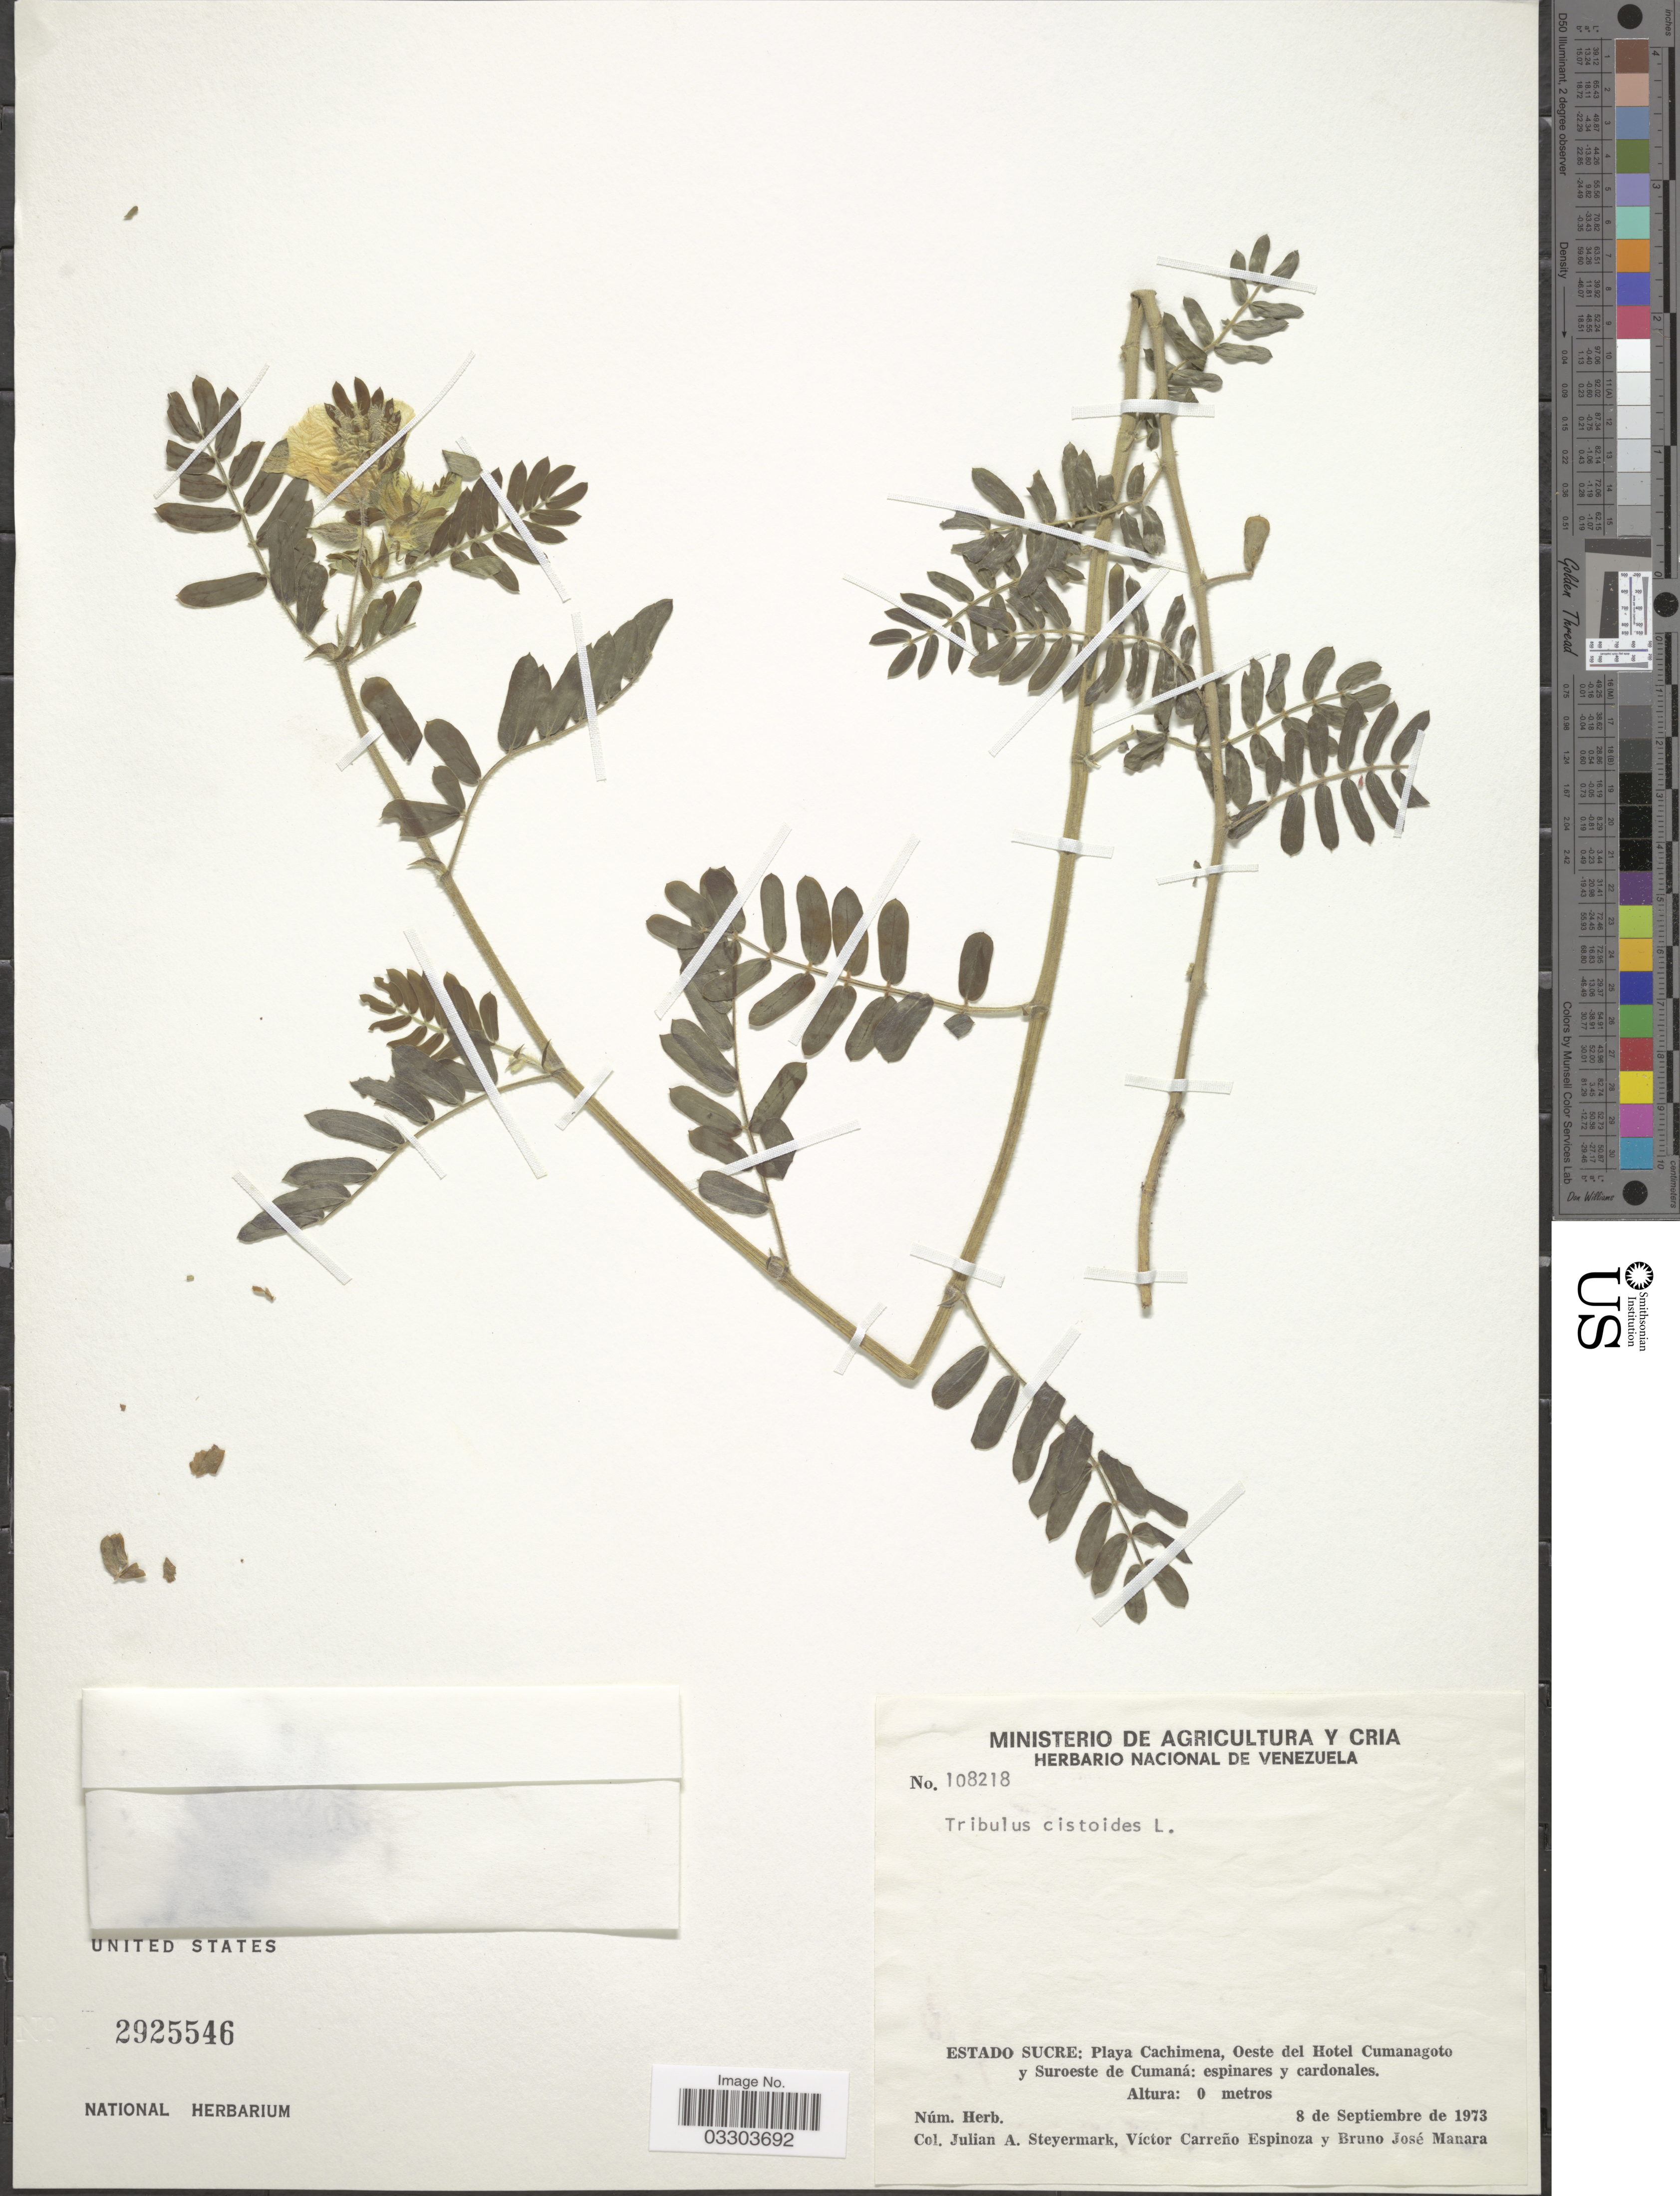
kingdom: Plantae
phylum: Tracheophyta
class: Magnoliopsida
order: Zygophyllales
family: Zygophyllaceae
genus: Tribulus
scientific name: Tribulus cistoides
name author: L.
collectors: J. Steyermark, V. Espinoza & B. Manara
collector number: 108218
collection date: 1973-09-08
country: Venezuela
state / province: Sucre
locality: Playa Cachimena, Oeste del Hotel Cumanagoto y Suroeste de Cumaná.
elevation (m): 0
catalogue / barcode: US 2925546